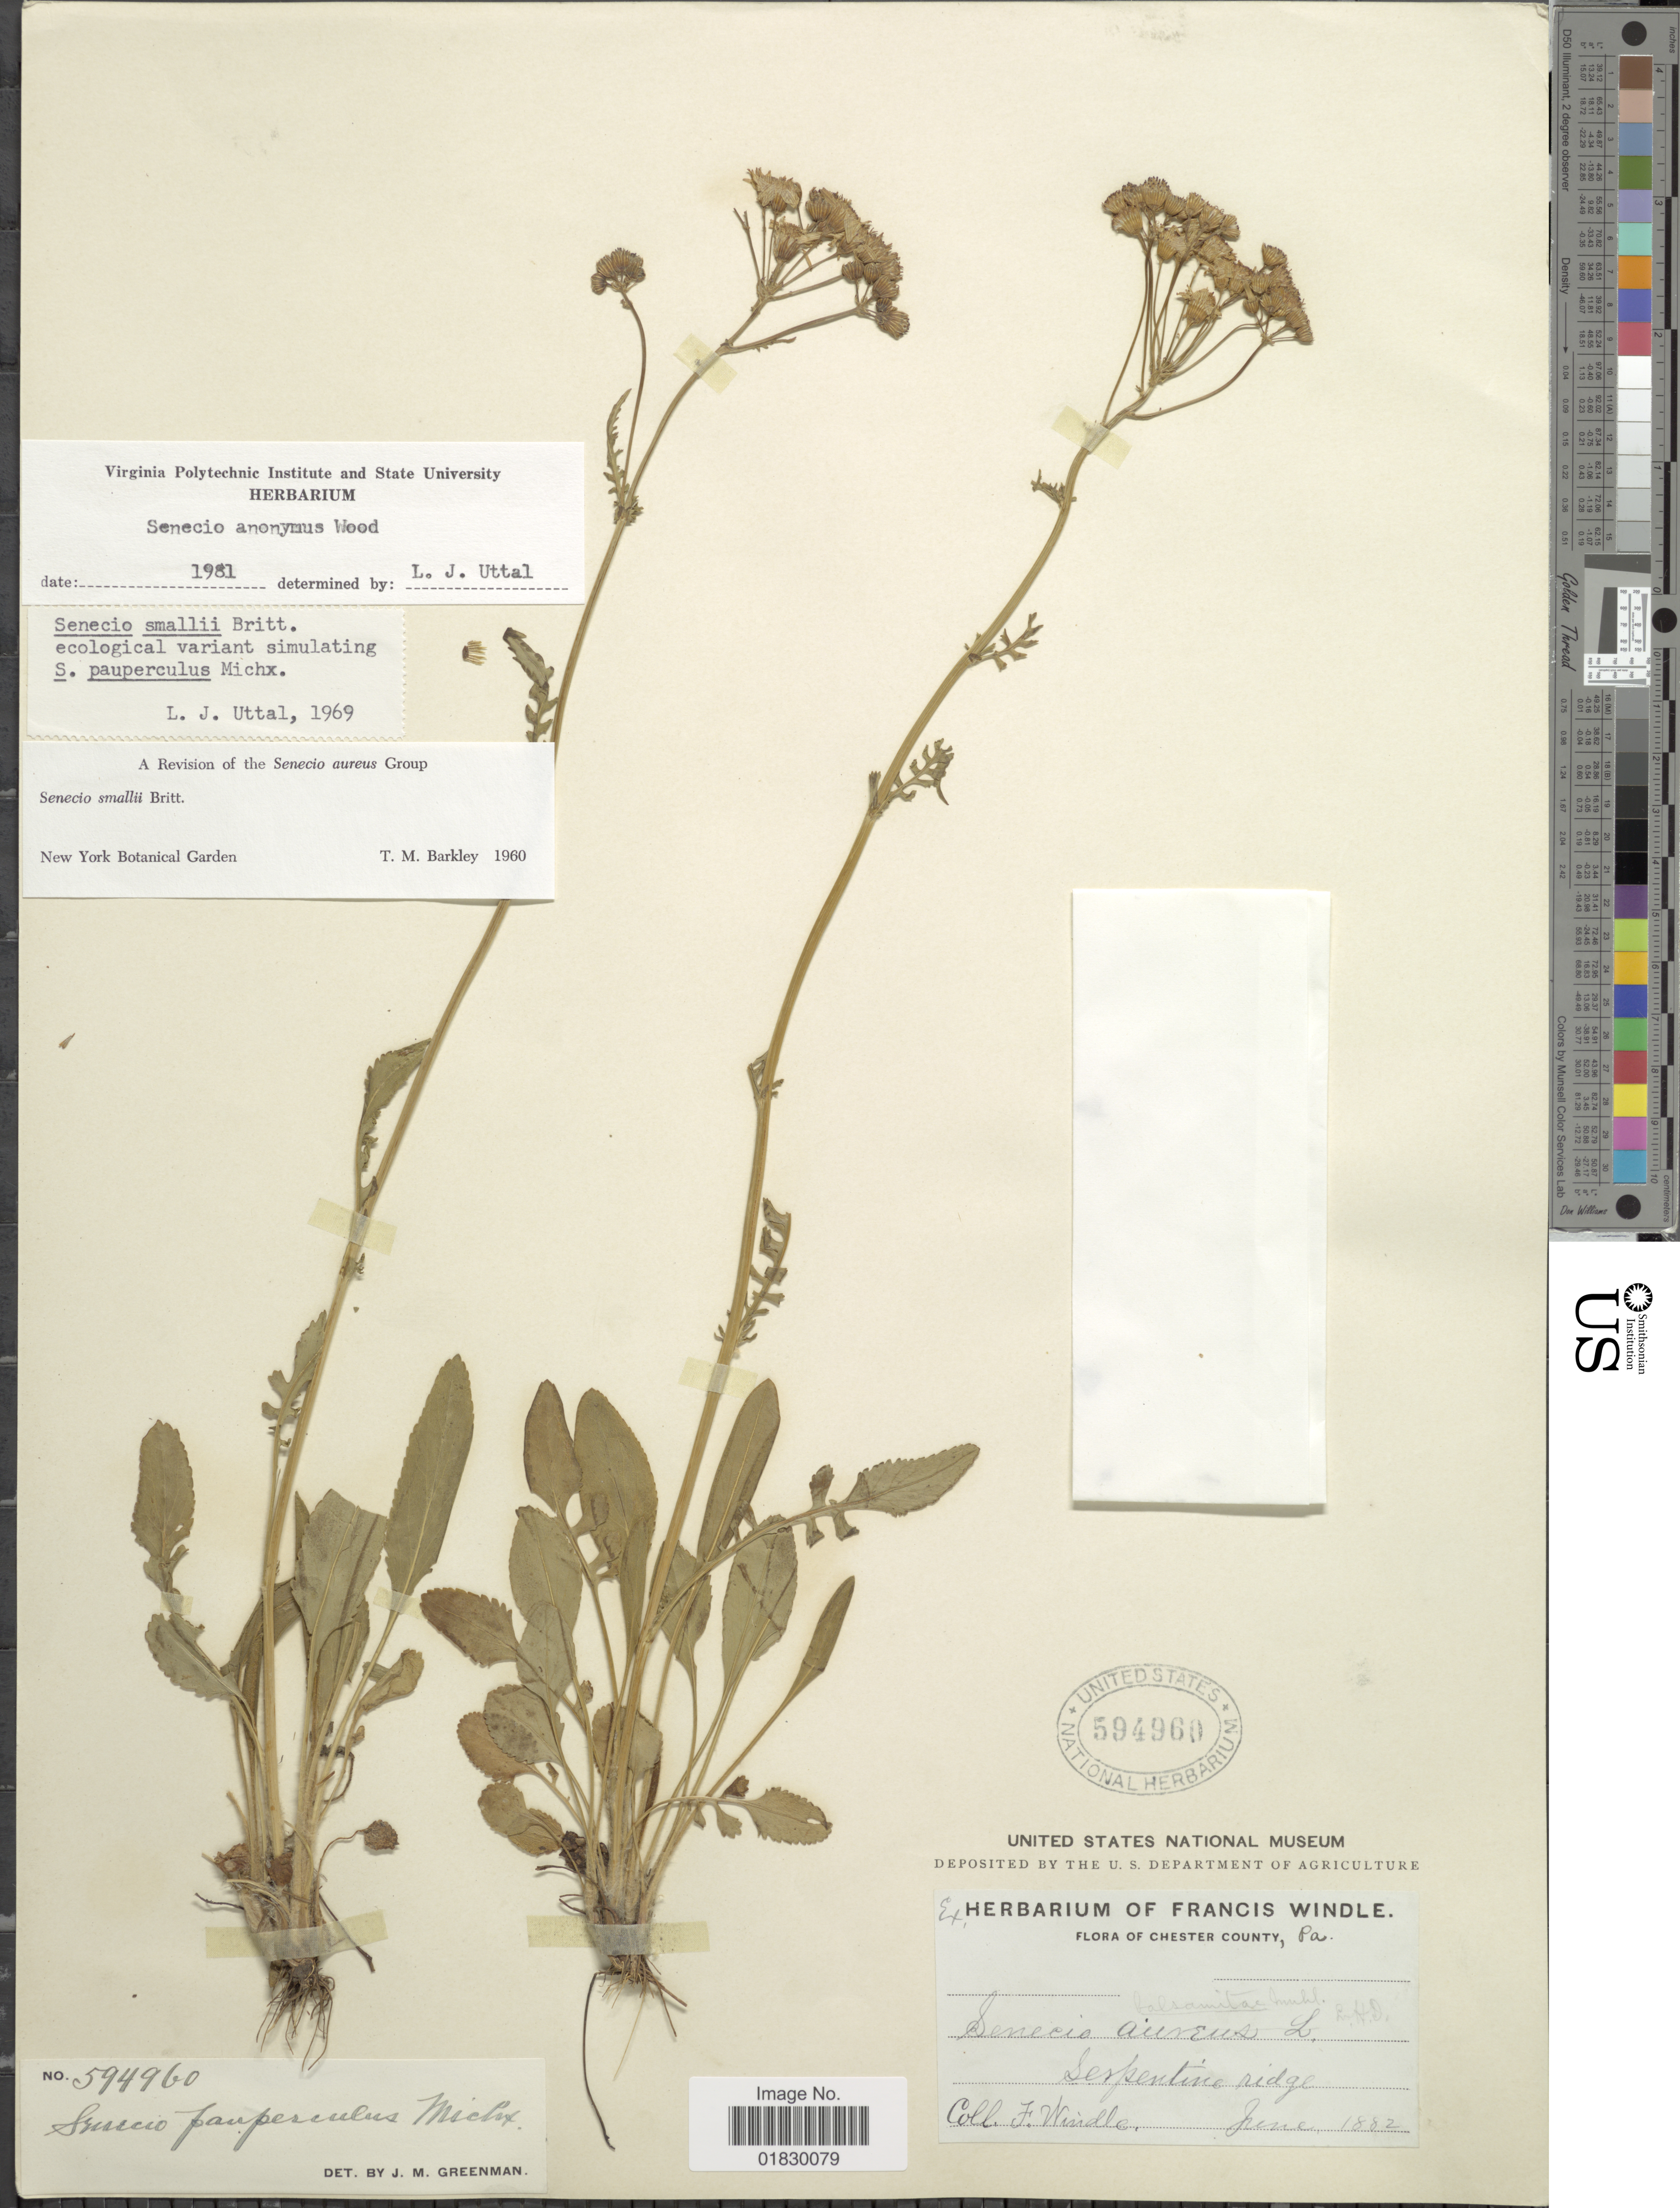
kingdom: Plantae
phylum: Tracheophyta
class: Magnoliopsida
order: Asterales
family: Asteraceae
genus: Packera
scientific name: Packera anonyma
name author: (Alph. Wood) W.A. Weber & Á. Löve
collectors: F. Windle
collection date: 1882-06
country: United States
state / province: Pennsylvania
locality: Chester County, Pa., Serpentine ridge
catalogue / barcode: US 594960